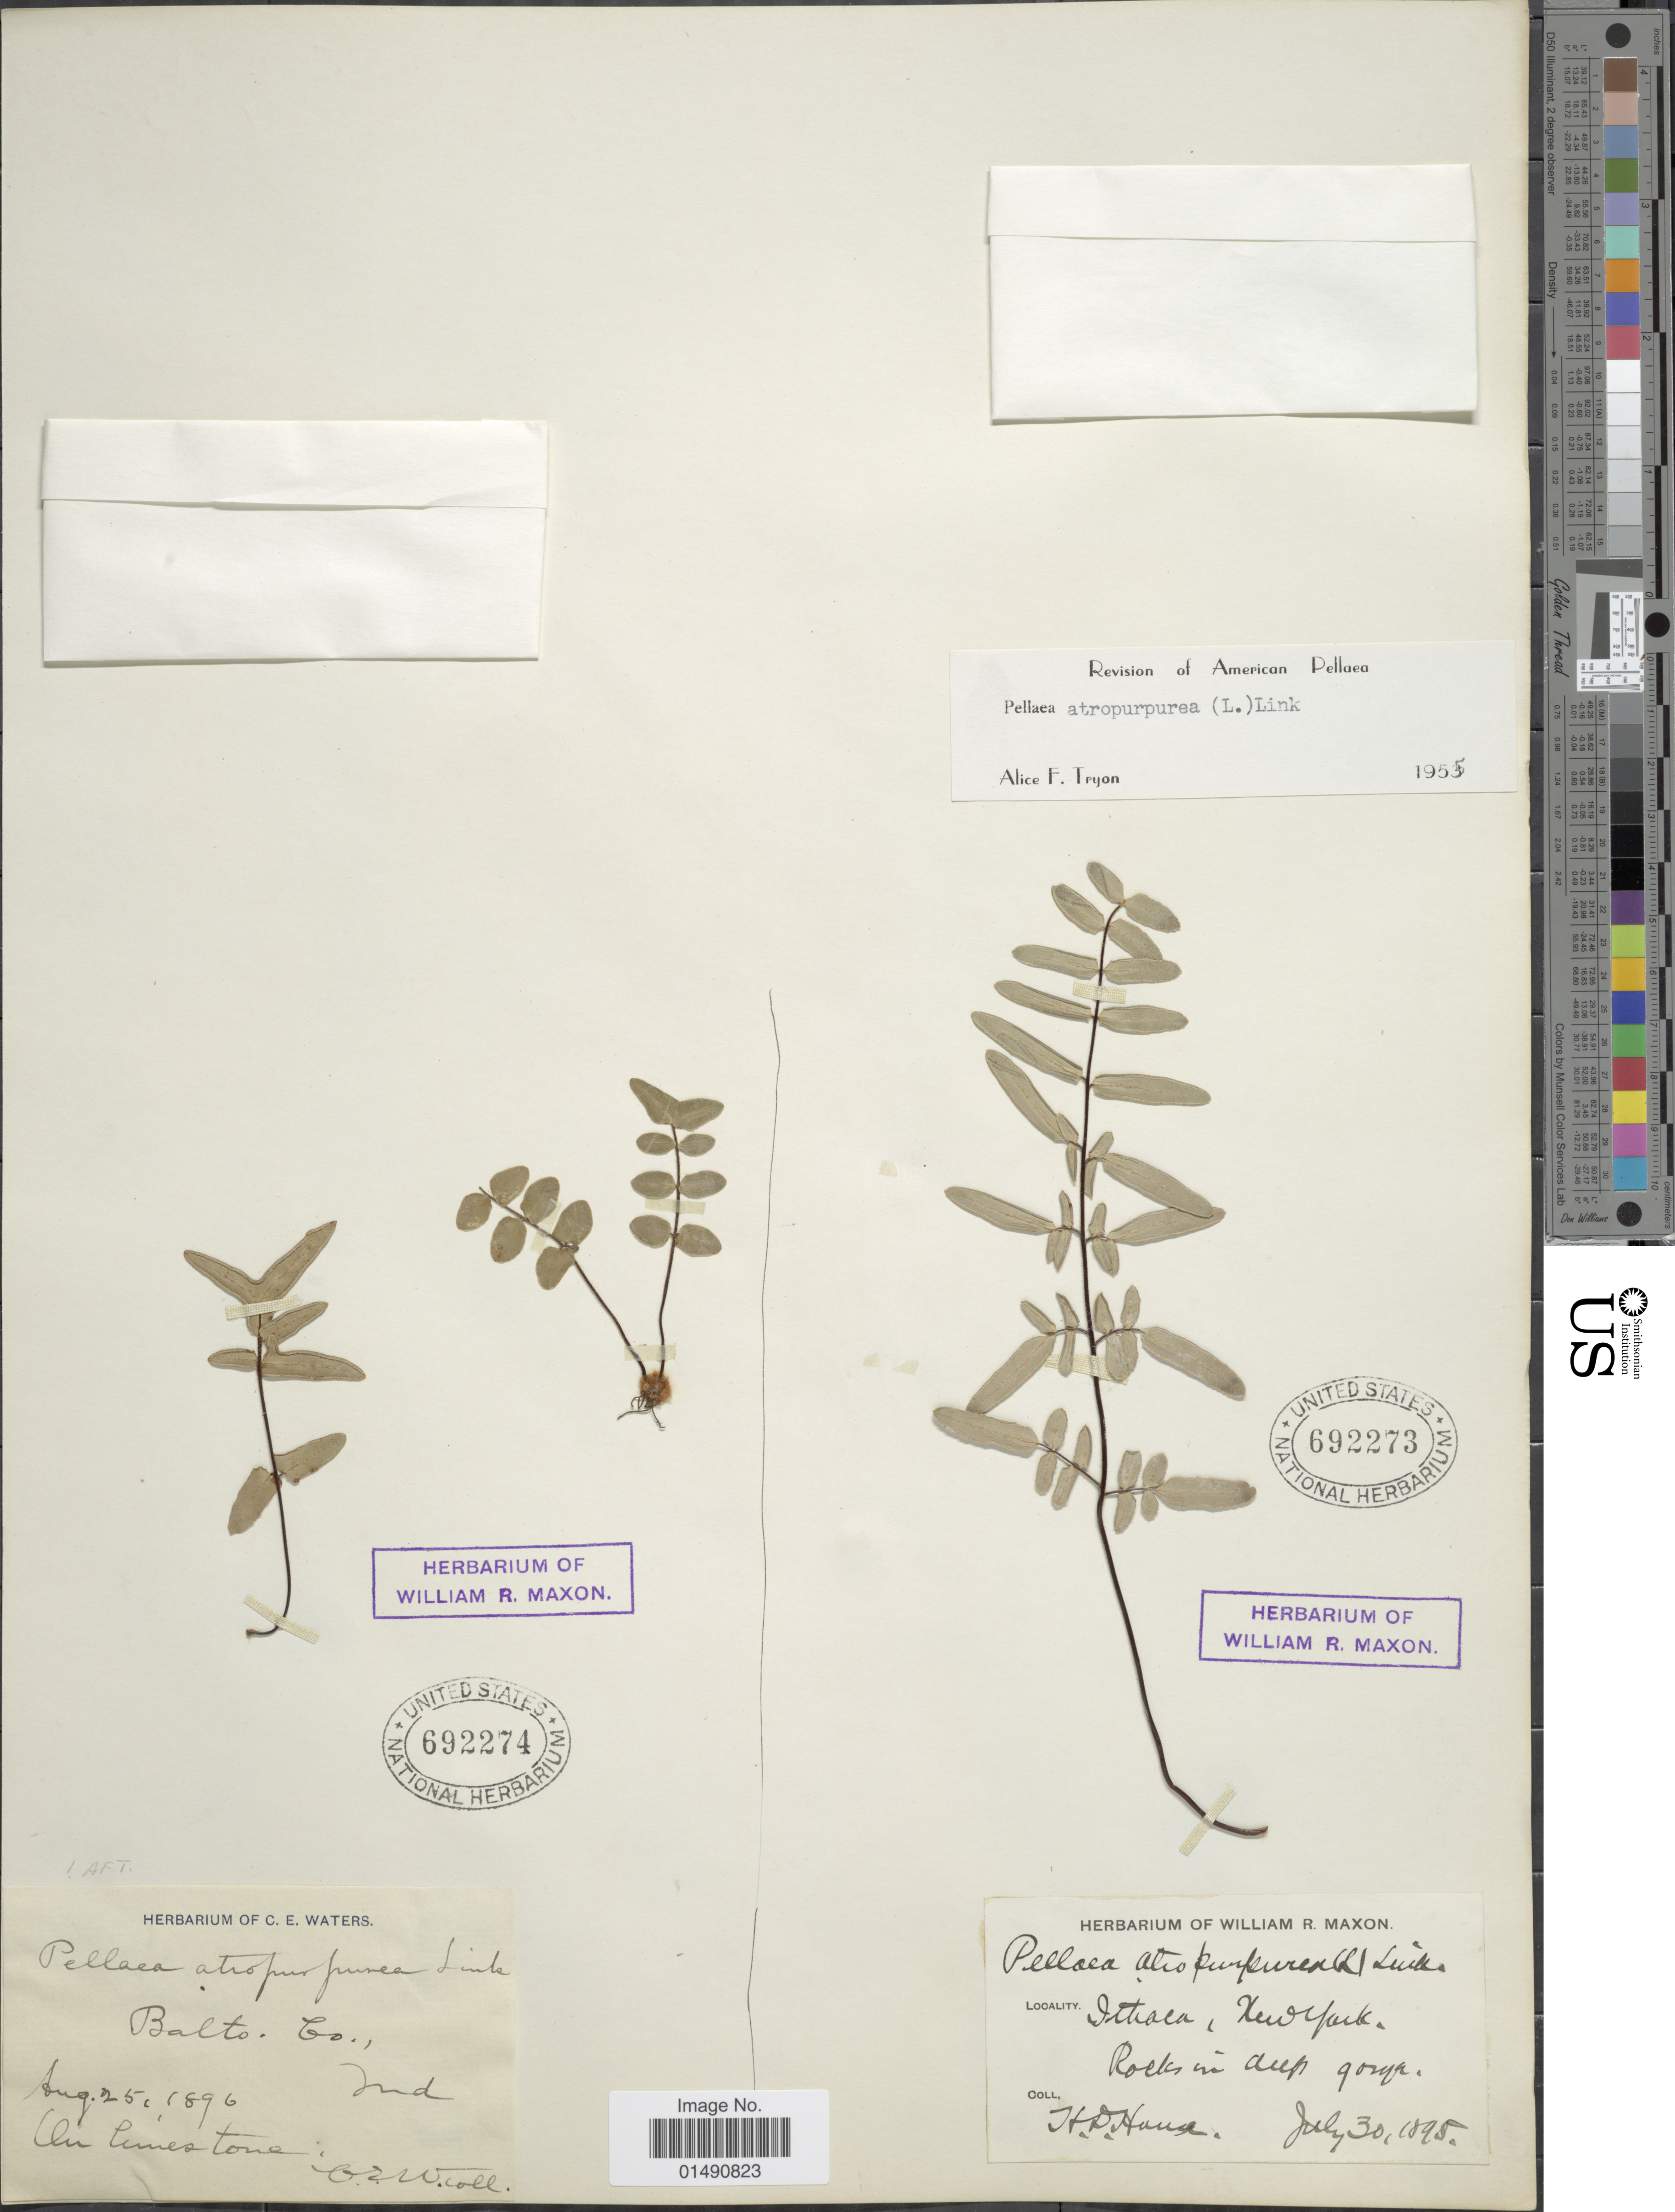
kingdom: Plantae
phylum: Tracheophyta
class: Polypodiopsida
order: Polypodiales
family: Pteridaceae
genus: Pellaea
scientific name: Pellaea atropurpurea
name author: (L.) Link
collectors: H. Hause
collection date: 1895-07-30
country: United States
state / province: New York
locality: Ithaca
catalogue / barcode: US 692273-2